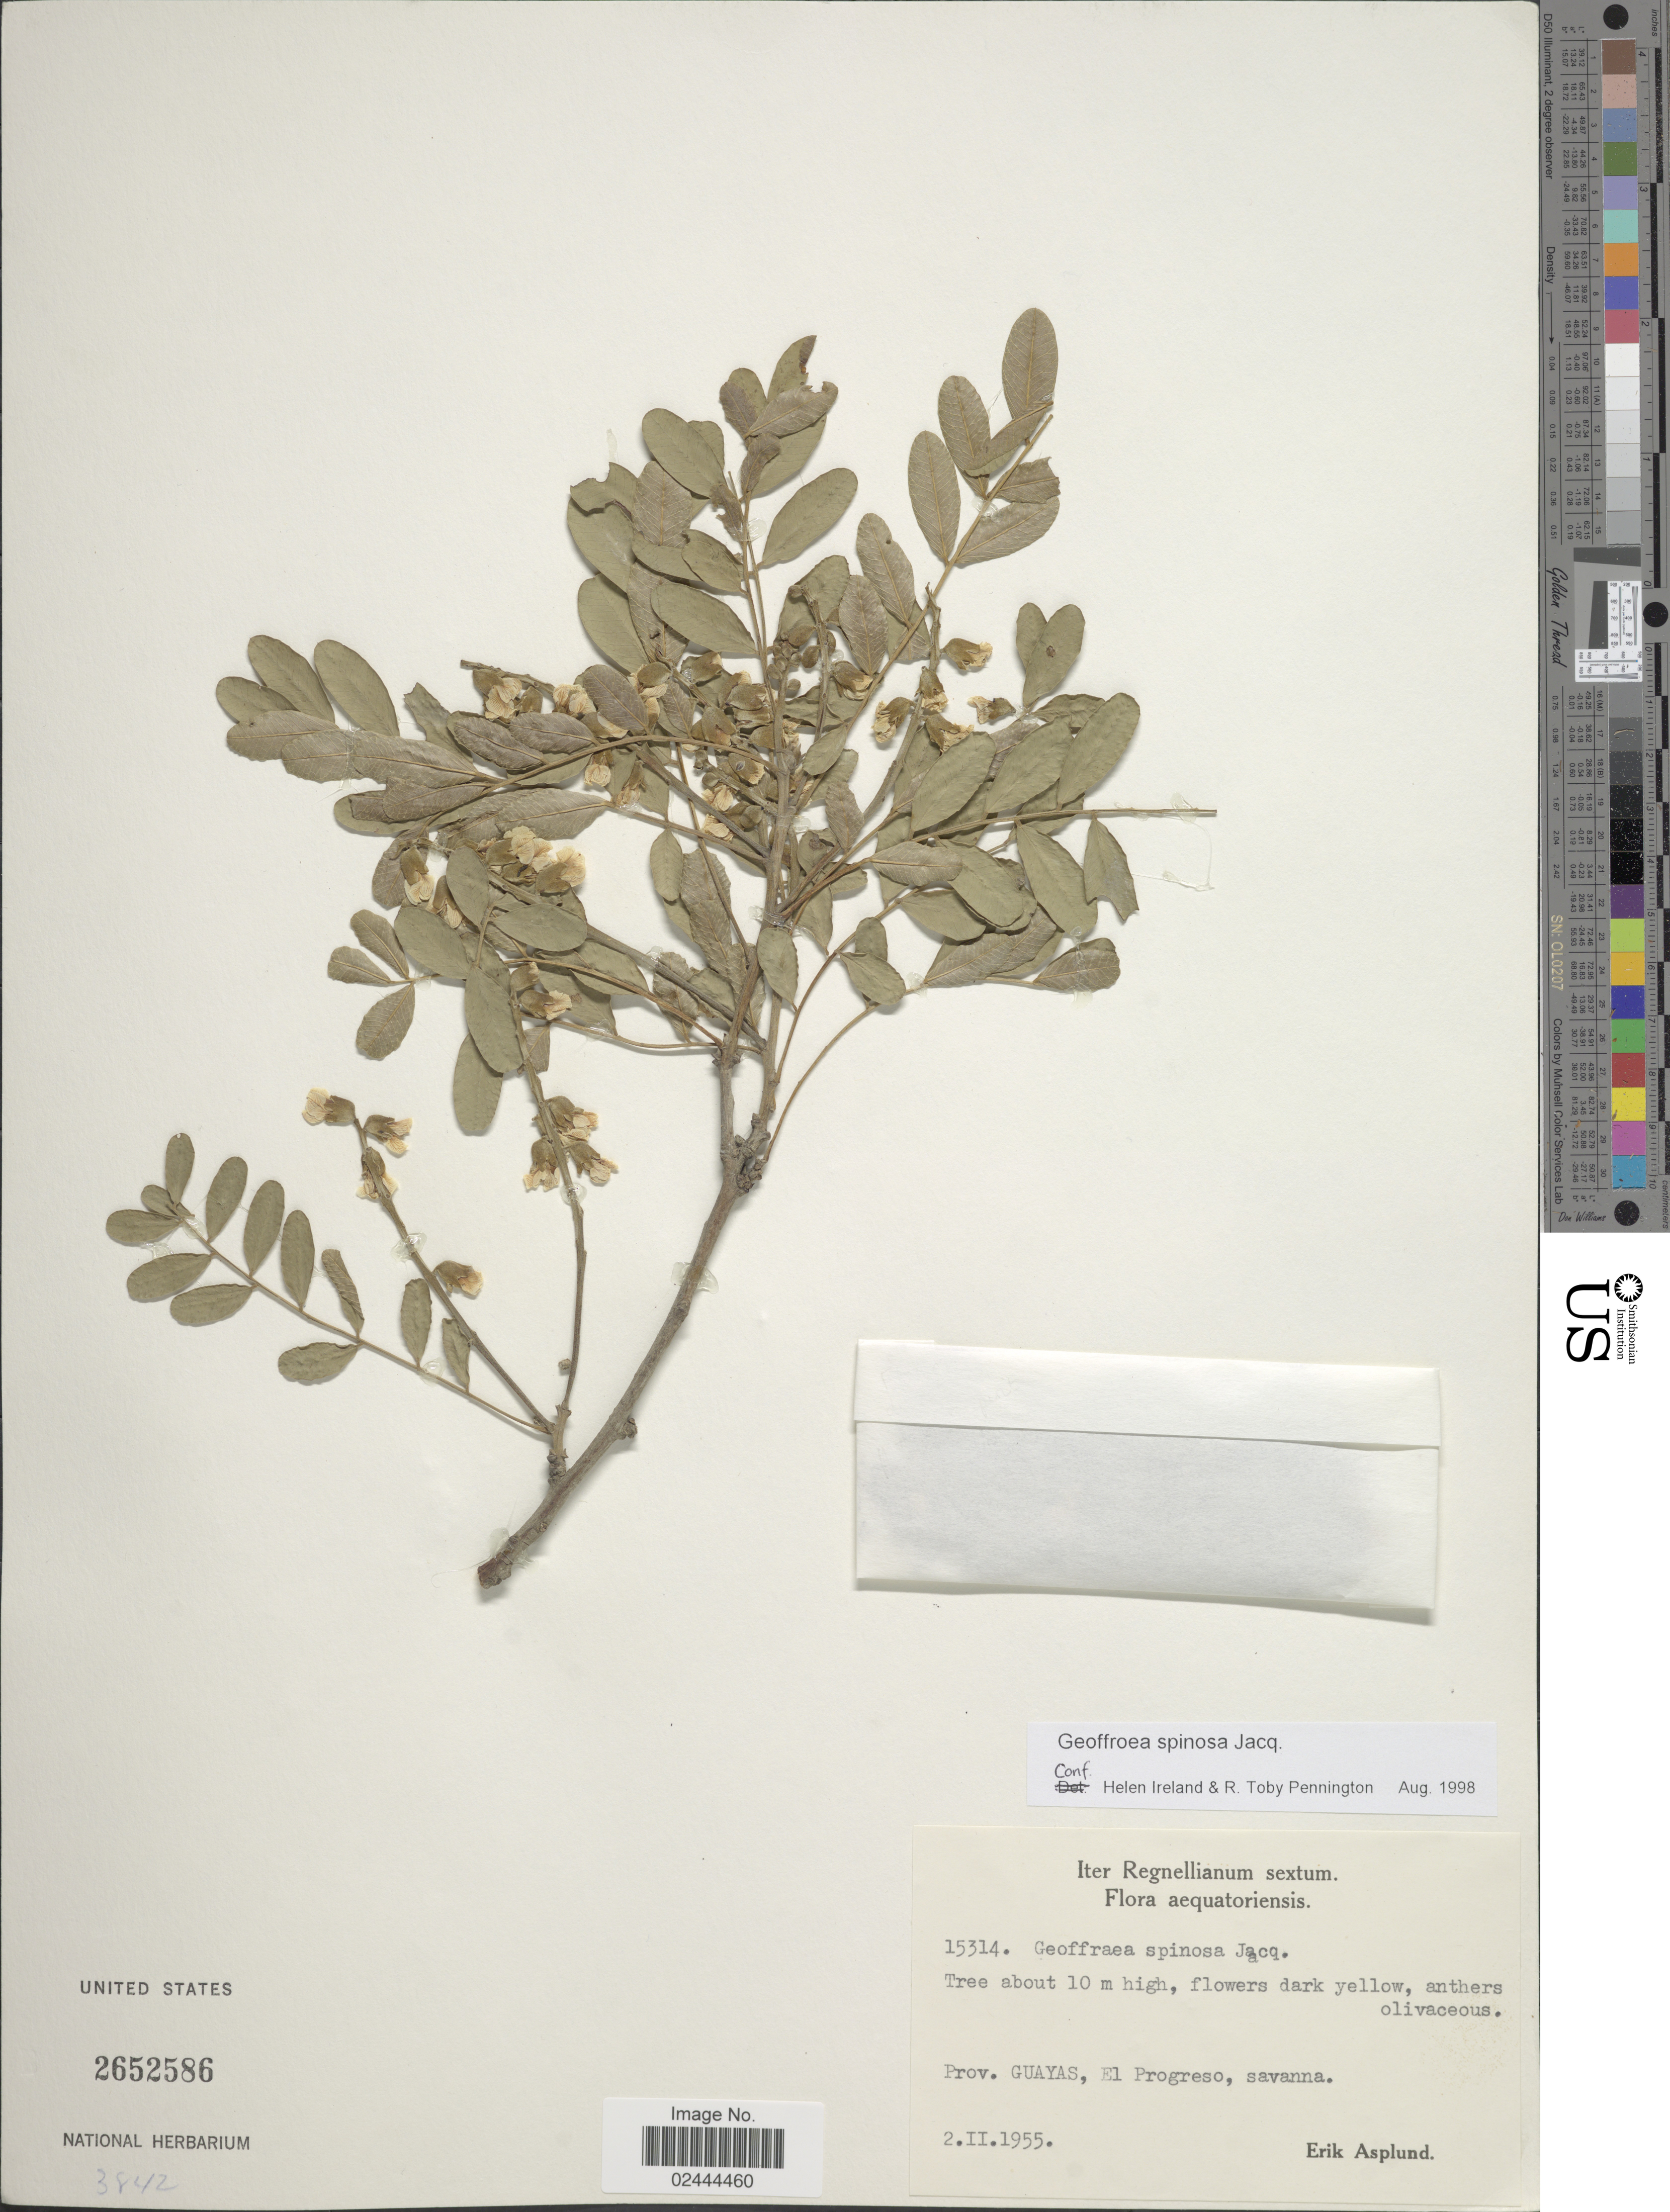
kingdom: Plantae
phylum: Tracheophyta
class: Magnoliopsida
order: Fabales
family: Fabaceae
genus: Geoffroea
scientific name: Geoffroea spinosa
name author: Jacq.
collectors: E. Asplund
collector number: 15314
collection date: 1955-02-02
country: Ecuador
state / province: Guayas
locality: El Progreso, Aequatoriensis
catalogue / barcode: US 2652586